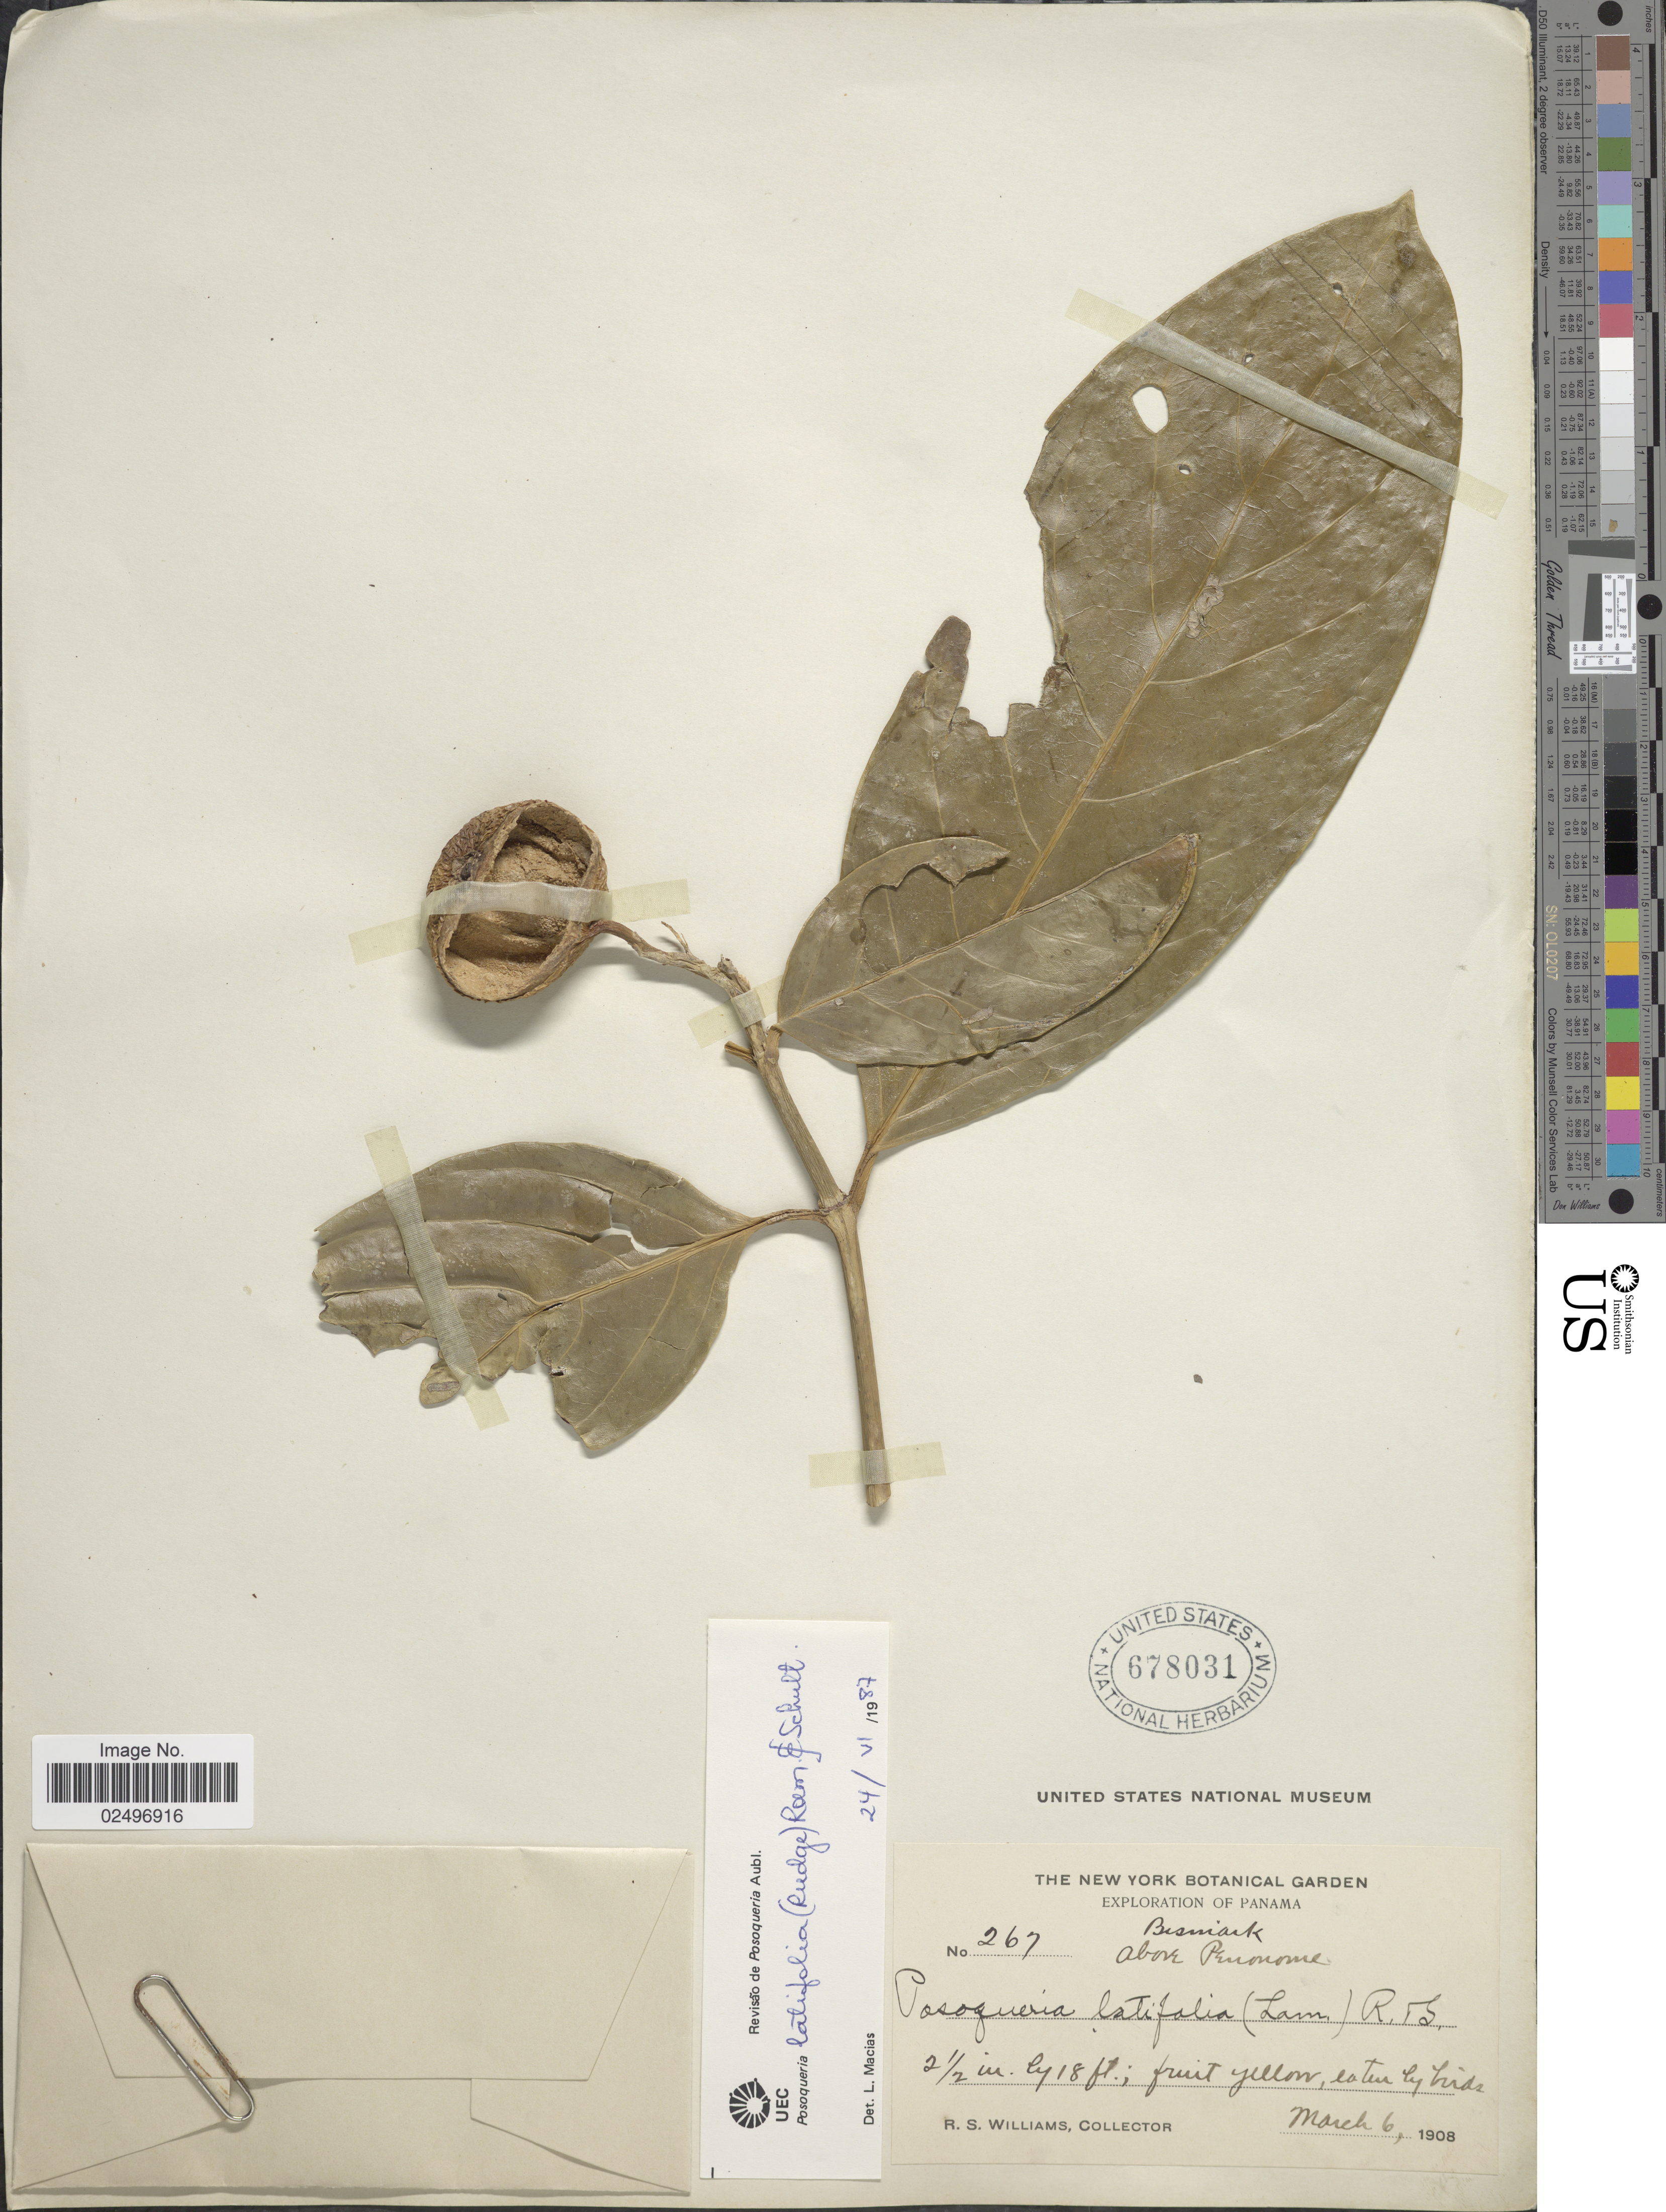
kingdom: Plantae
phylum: Tracheophyta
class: Magnoliopsida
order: Gentianales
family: Rubiaceae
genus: Posoqueria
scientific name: Posoqueria latifolia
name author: (Rudge) Roem. & Schult.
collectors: R. S. Williams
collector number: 267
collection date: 1908-03-06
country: Panama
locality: Bismark, Above Penonome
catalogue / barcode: US 678031